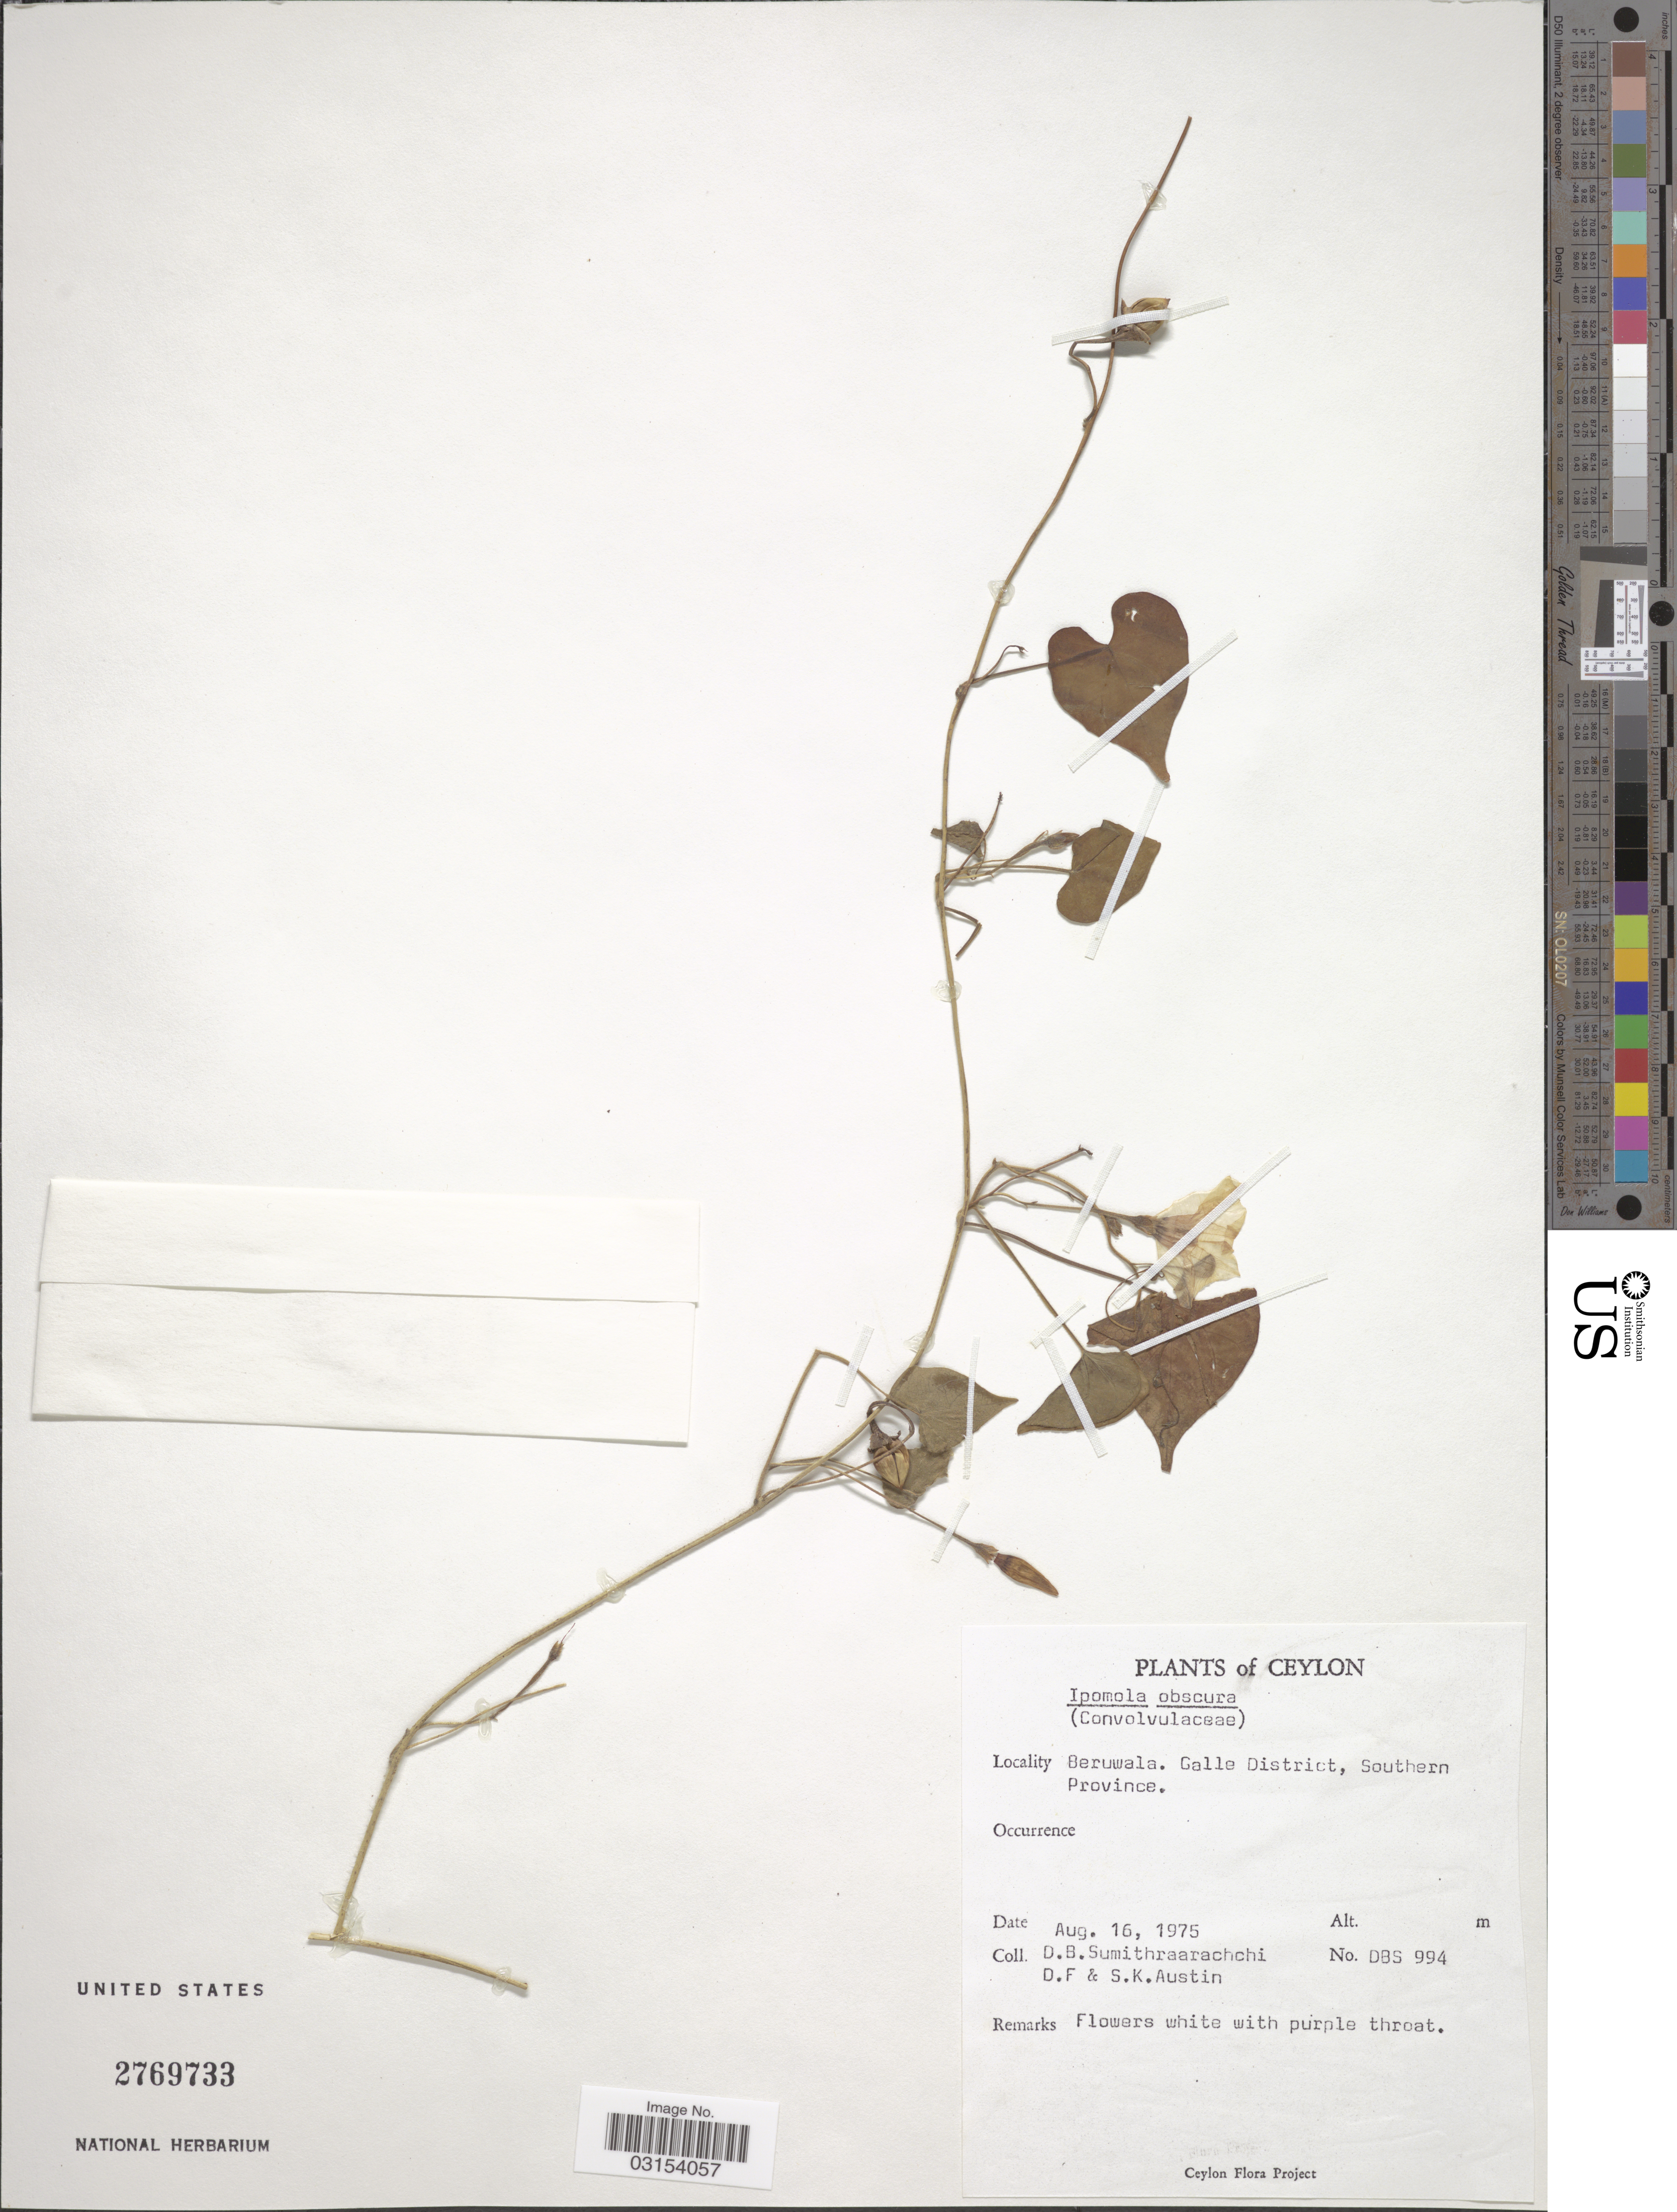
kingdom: Plantae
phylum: Tracheophyta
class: Magnoliopsida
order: Solanales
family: Convolvulaceae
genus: Ipomoea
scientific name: Ipomoea obscura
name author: (L.) Ker Gawl.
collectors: D. B. Sumithraarachchi, D. Austin & S. Austin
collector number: DBS 994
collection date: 1975-08-16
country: Sri Lanka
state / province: Southern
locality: Ceylon, Beruwala, Galle District, Southern Province.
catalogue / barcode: US 2769733